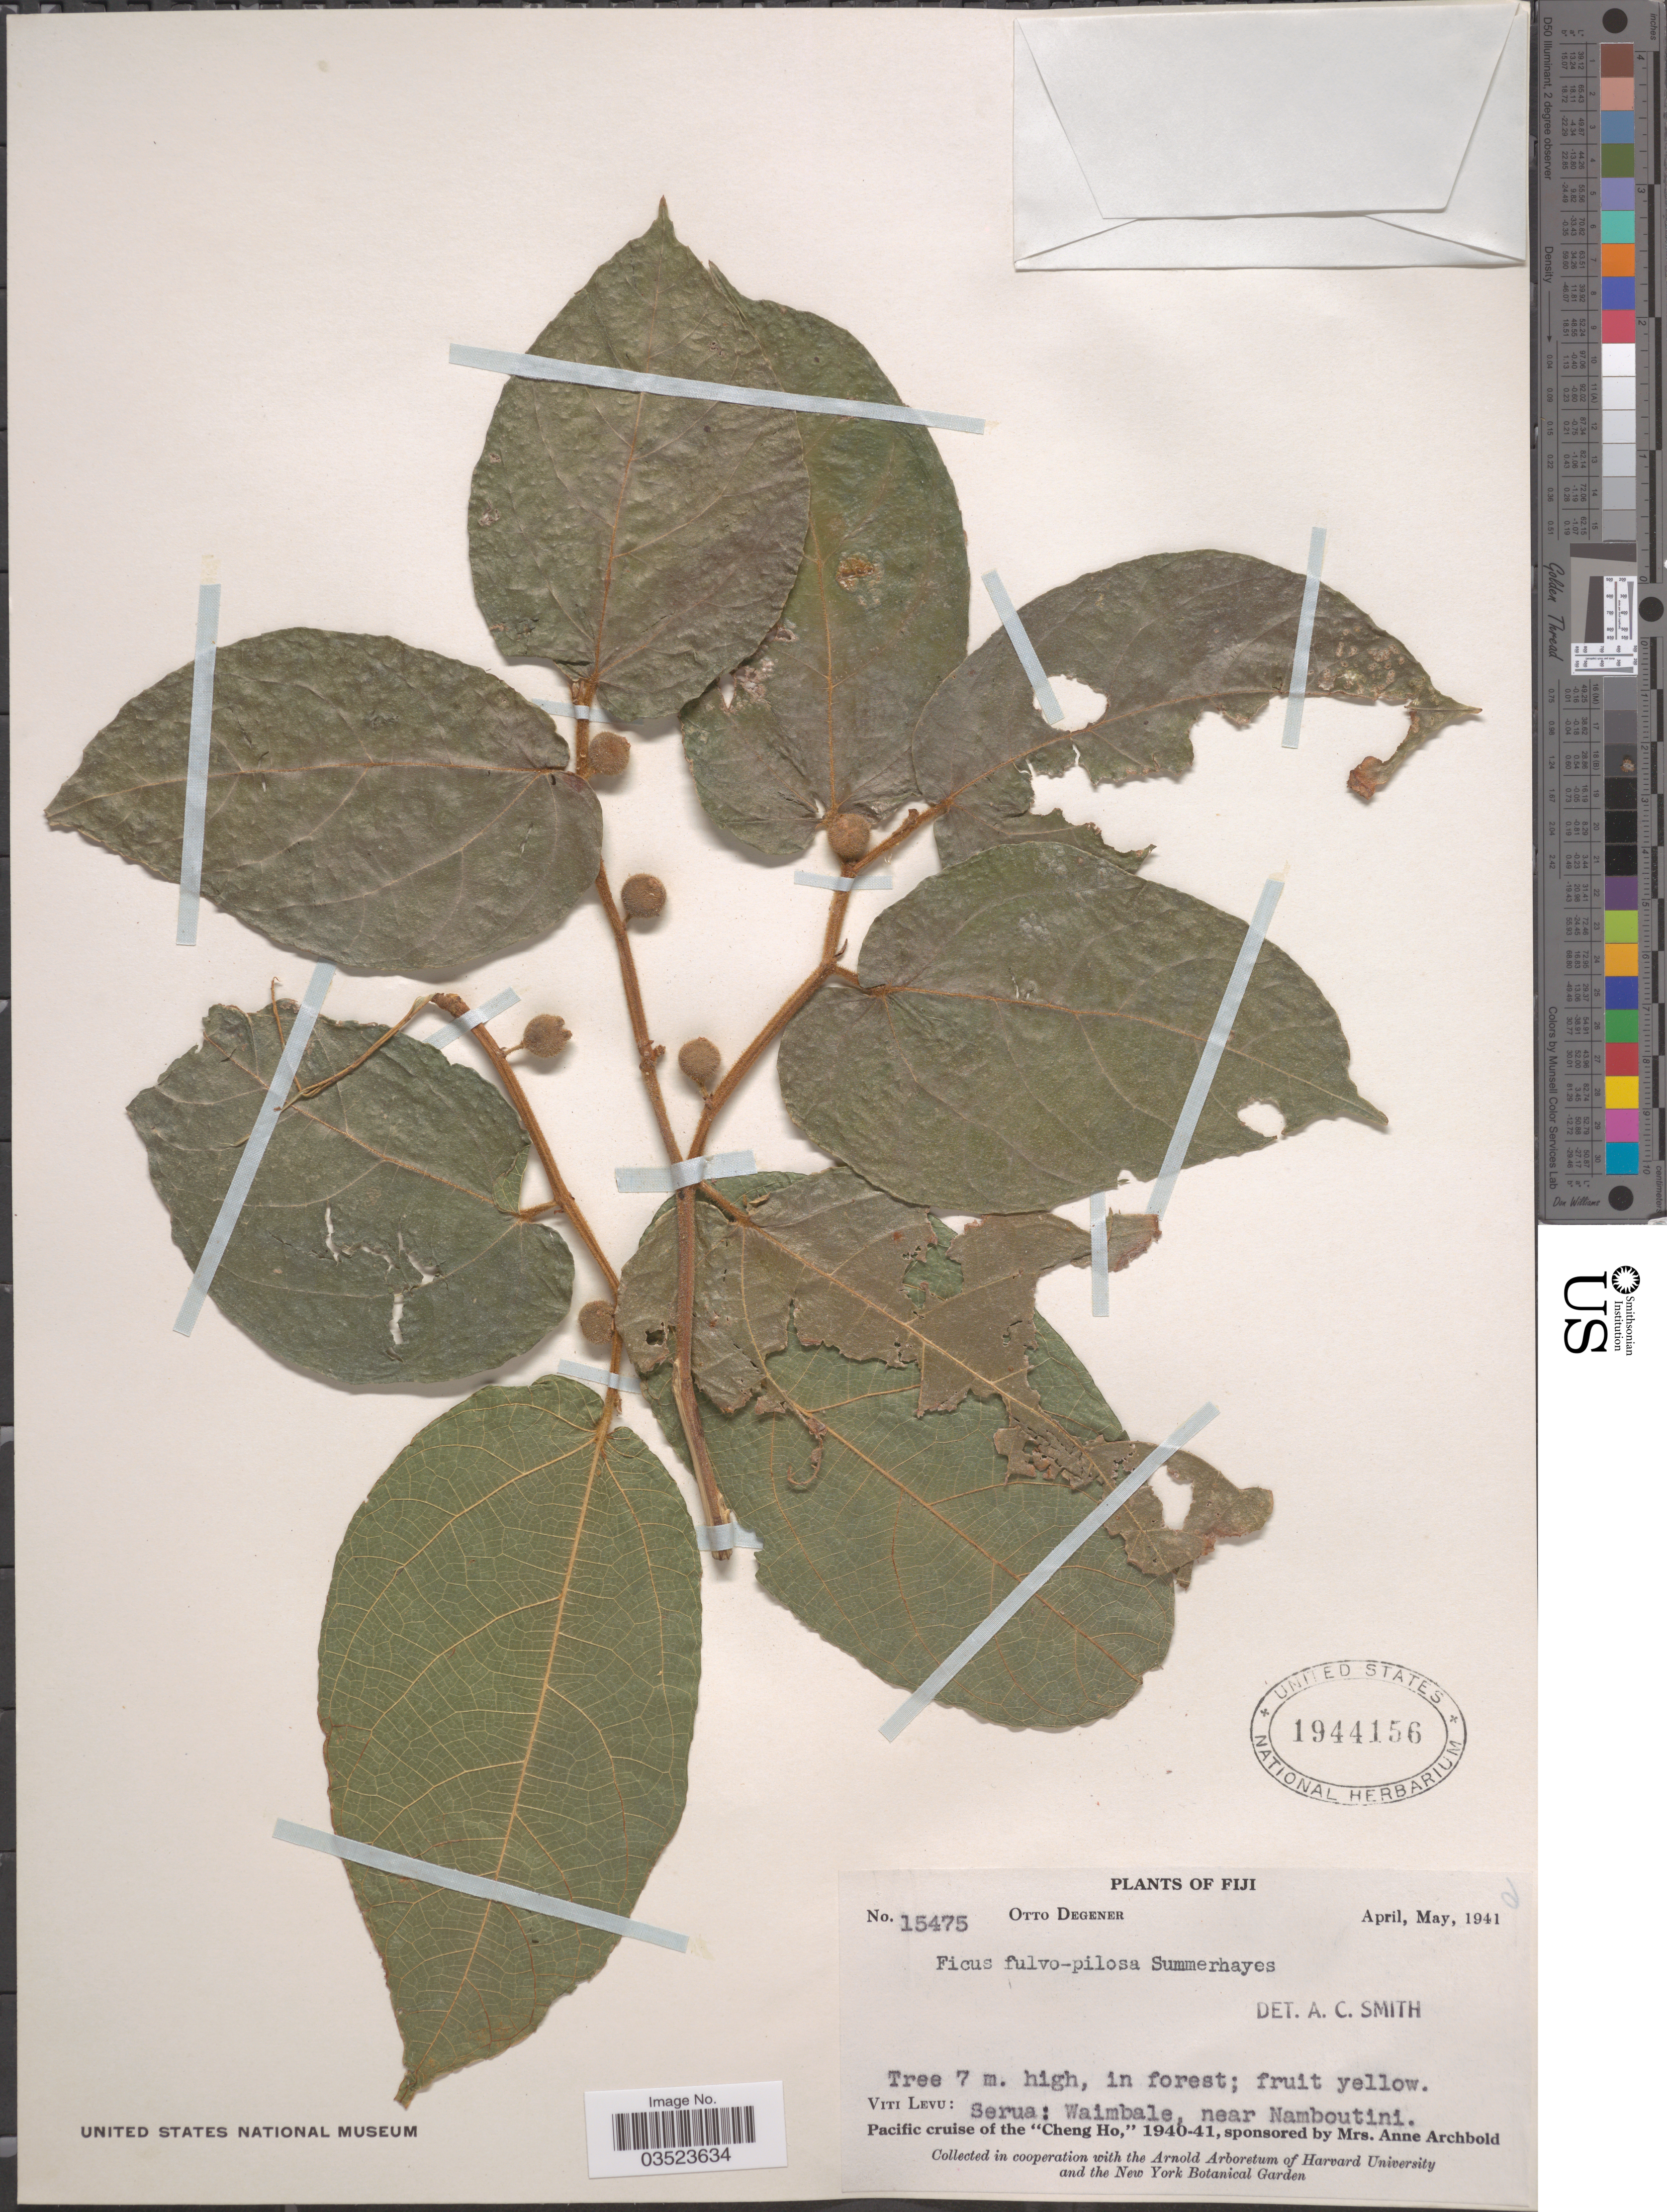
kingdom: Plantae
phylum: Tracheophyta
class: Magnoliopsida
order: Rosales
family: Moraceae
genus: Ficus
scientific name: Ficus fulvo-pilosa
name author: Summerh. in A.C. Sm.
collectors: O. Degener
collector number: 15475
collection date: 1941-04/1941-05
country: Fiji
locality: Viti Levu: Serua: Waimbale, near Namboutini.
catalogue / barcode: US 1944156